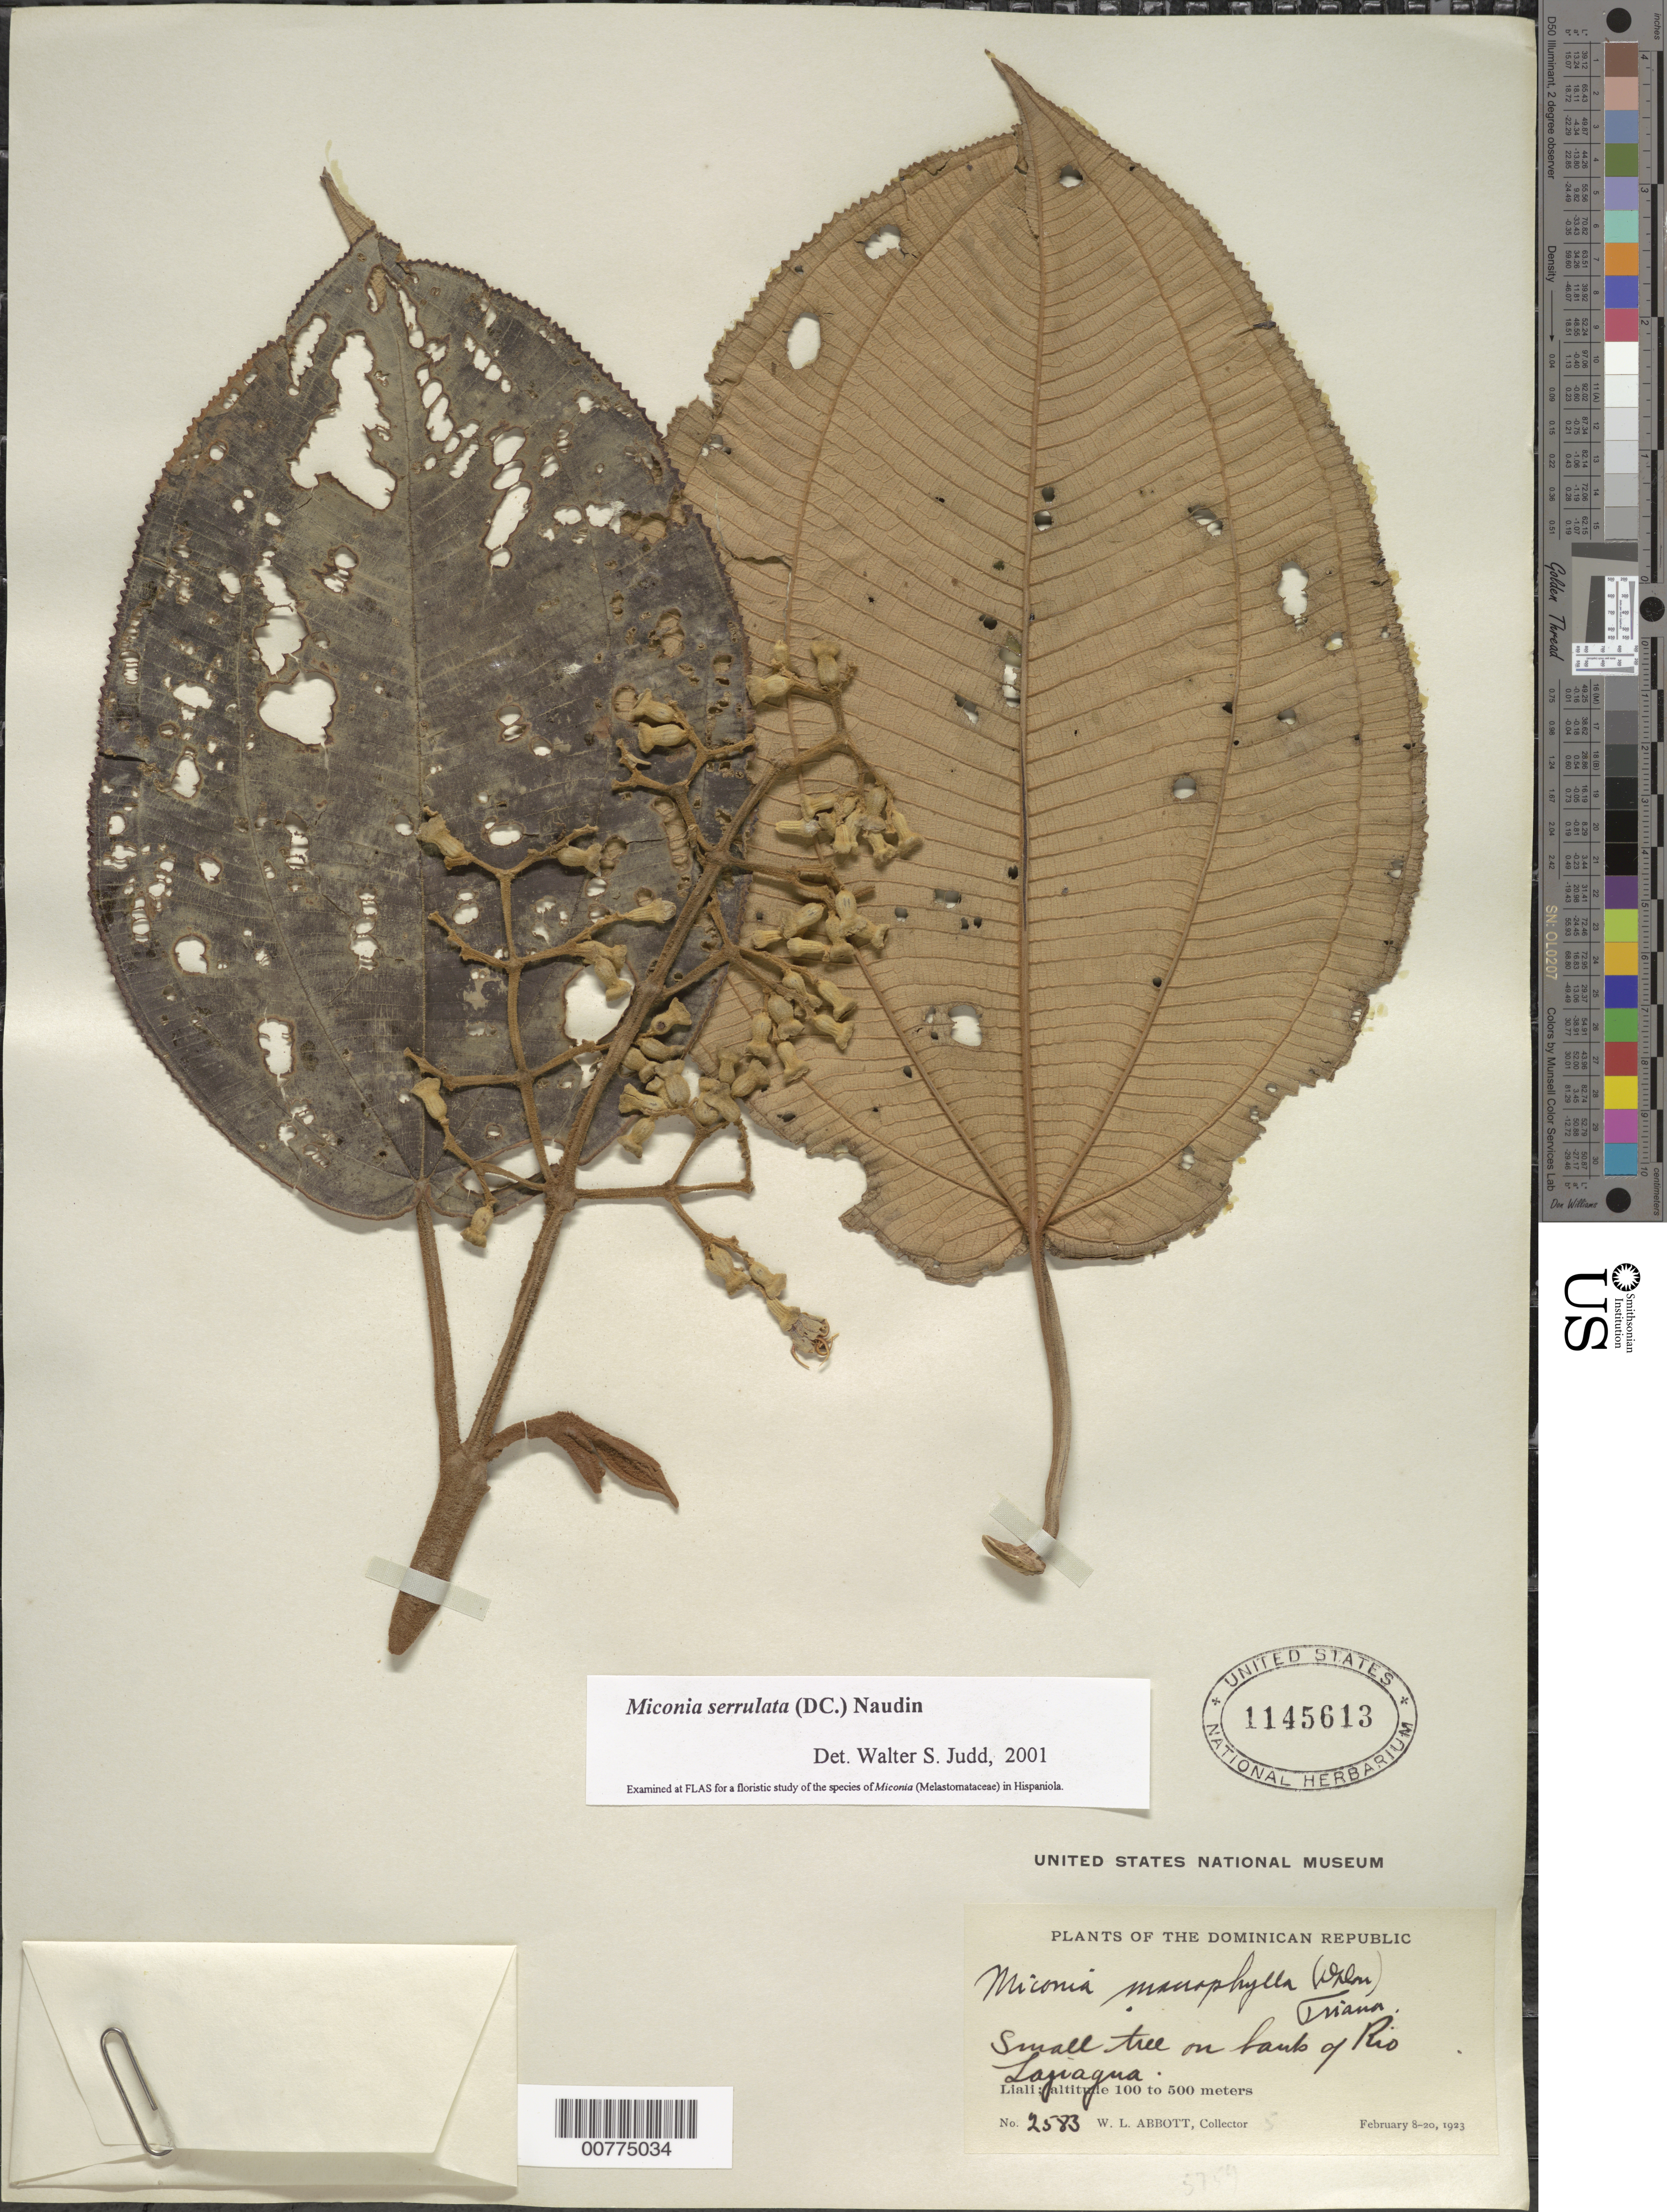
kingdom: Plantae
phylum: Tracheophyta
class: Magnoliopsida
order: Myrtales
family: Melastomataceae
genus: Miconia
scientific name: Miconia serrulata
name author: (DC.) Naudin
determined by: Judd, Walter S.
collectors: W. L. Abbott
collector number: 2583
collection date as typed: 08 Feb 1923 to 20 Feb 1923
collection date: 1923-02-08/1923-02-20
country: Dominican Republic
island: Hispaniola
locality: Liali, La Lajiagua River.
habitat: Banks of river.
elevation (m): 100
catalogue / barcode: US 1145613